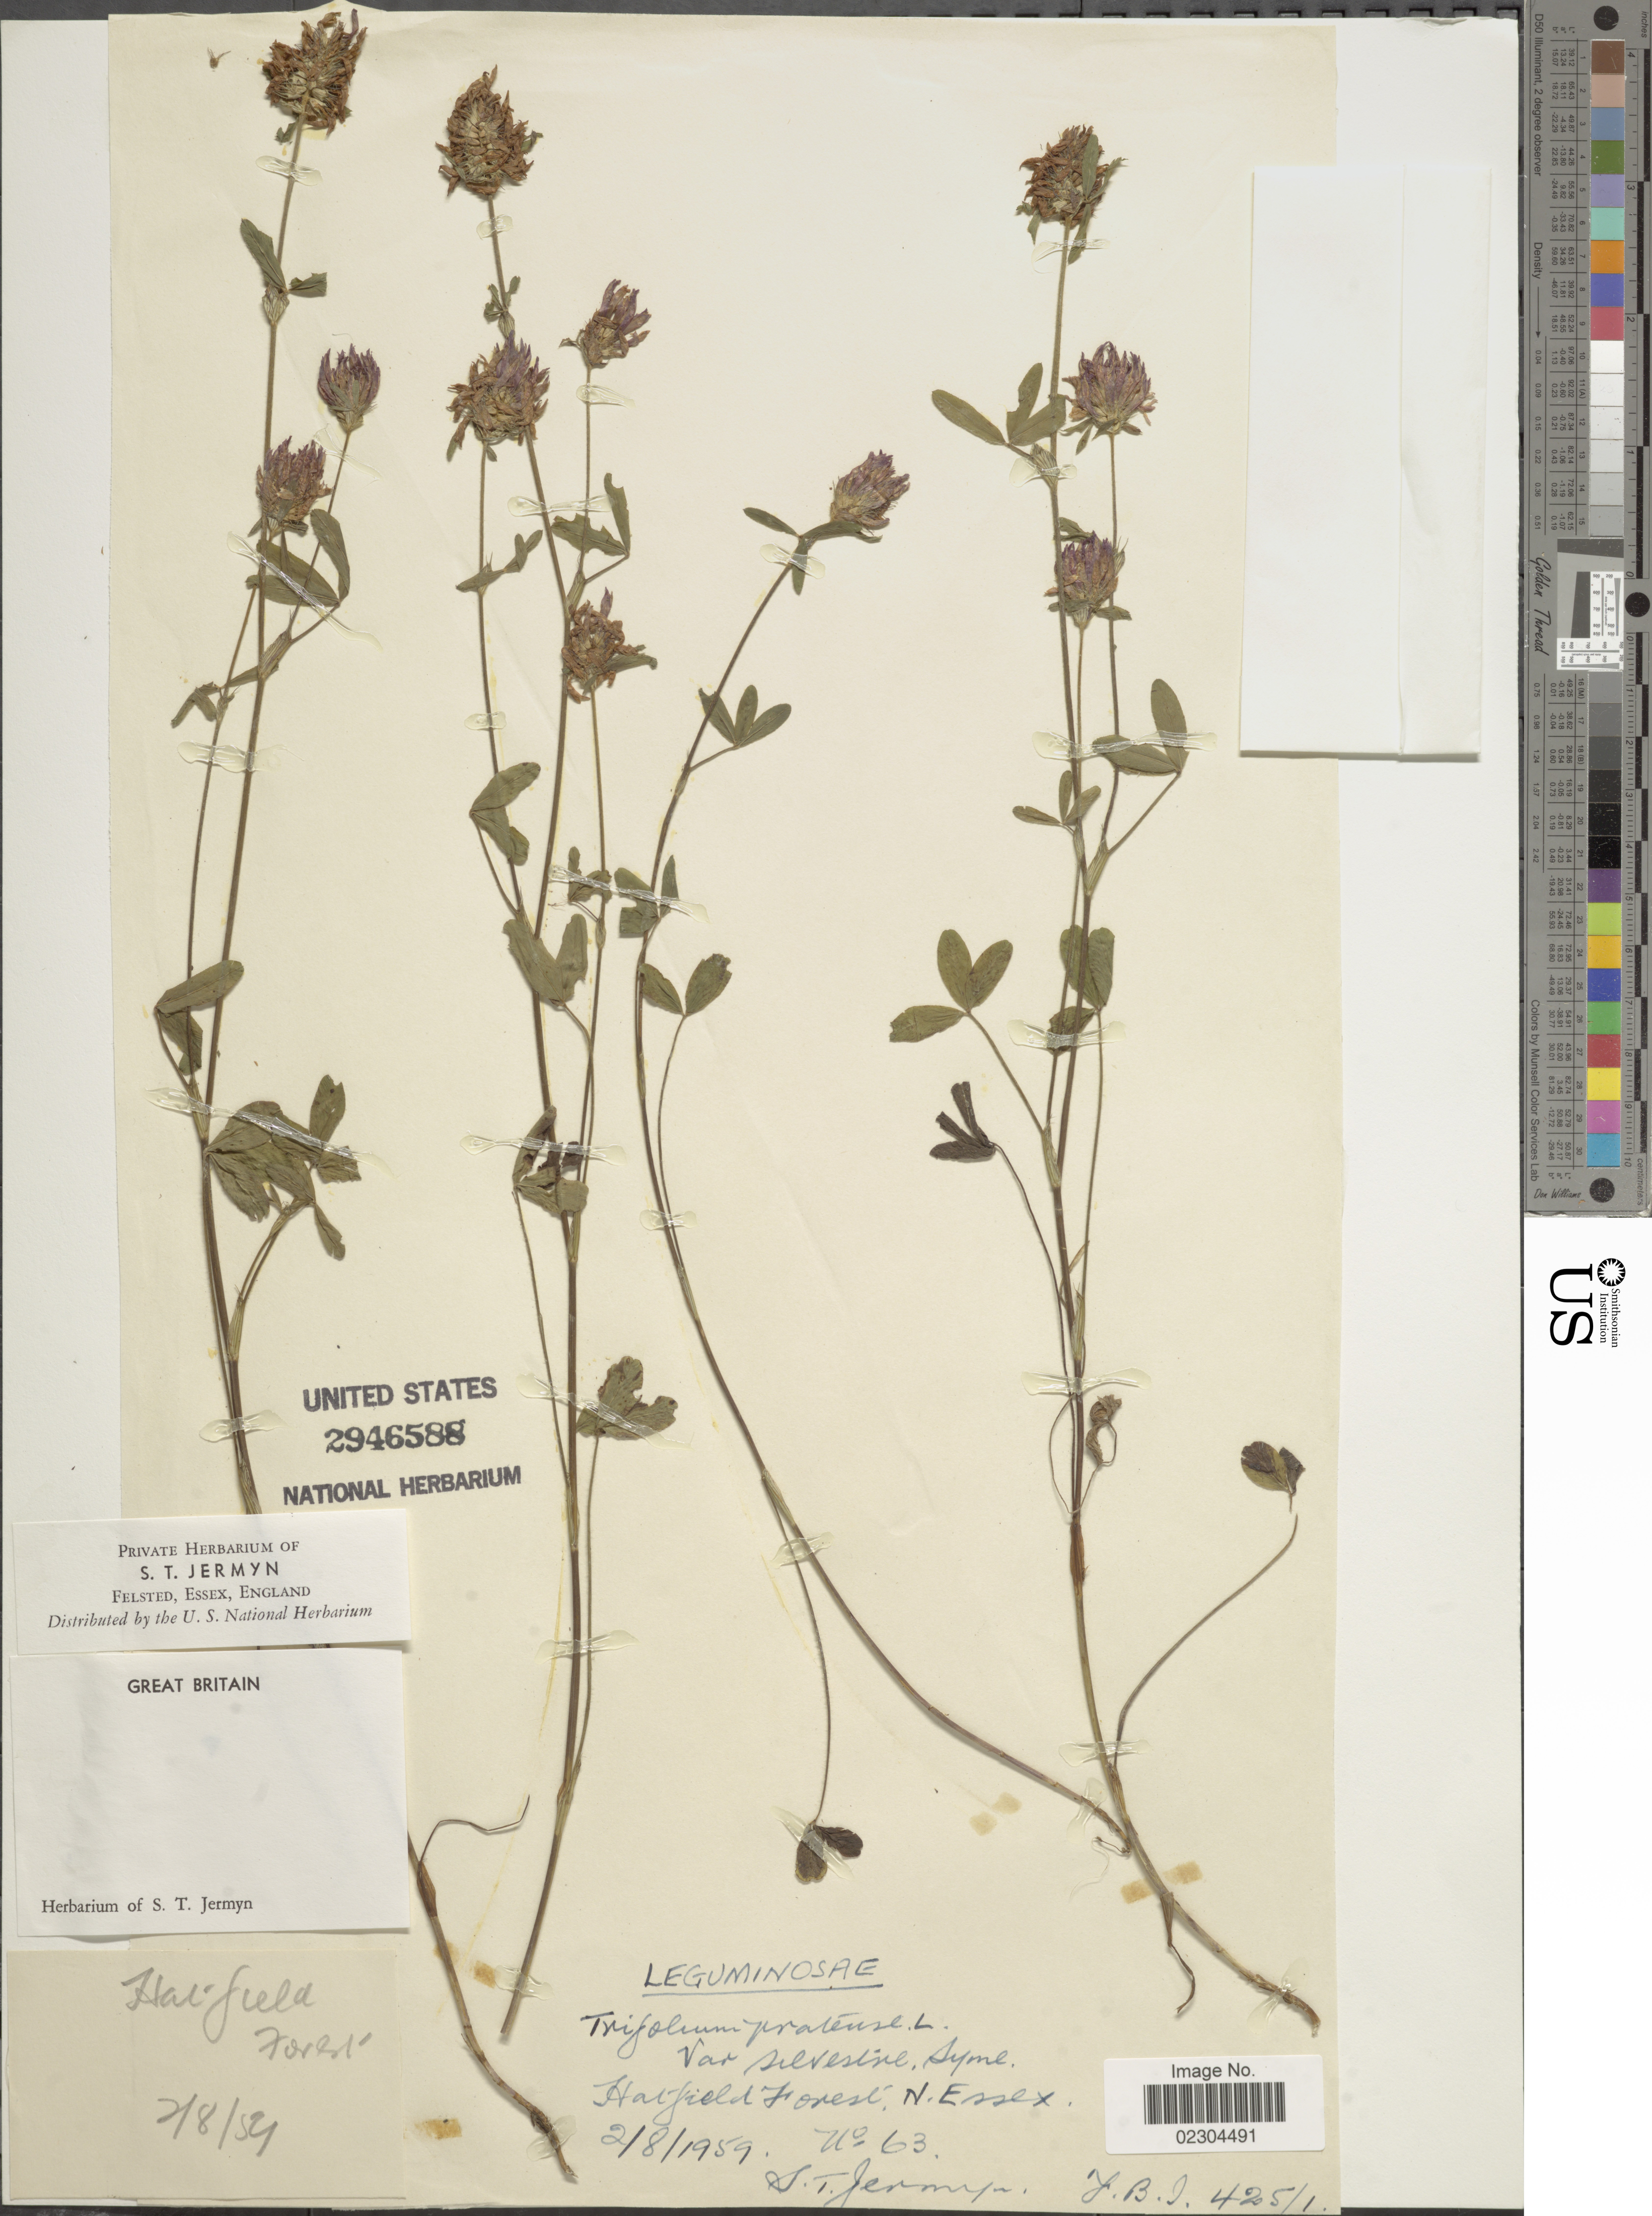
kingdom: Plantae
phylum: Tracheophyta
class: Magnoliopsida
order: Fabales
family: Fabaceae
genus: Trifolium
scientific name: Trifolium pratense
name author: L.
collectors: S. Jermyn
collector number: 63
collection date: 1959-08-02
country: United Kingdom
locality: Great Britain, Hatfield Forest, N. Essex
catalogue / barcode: US 2946588